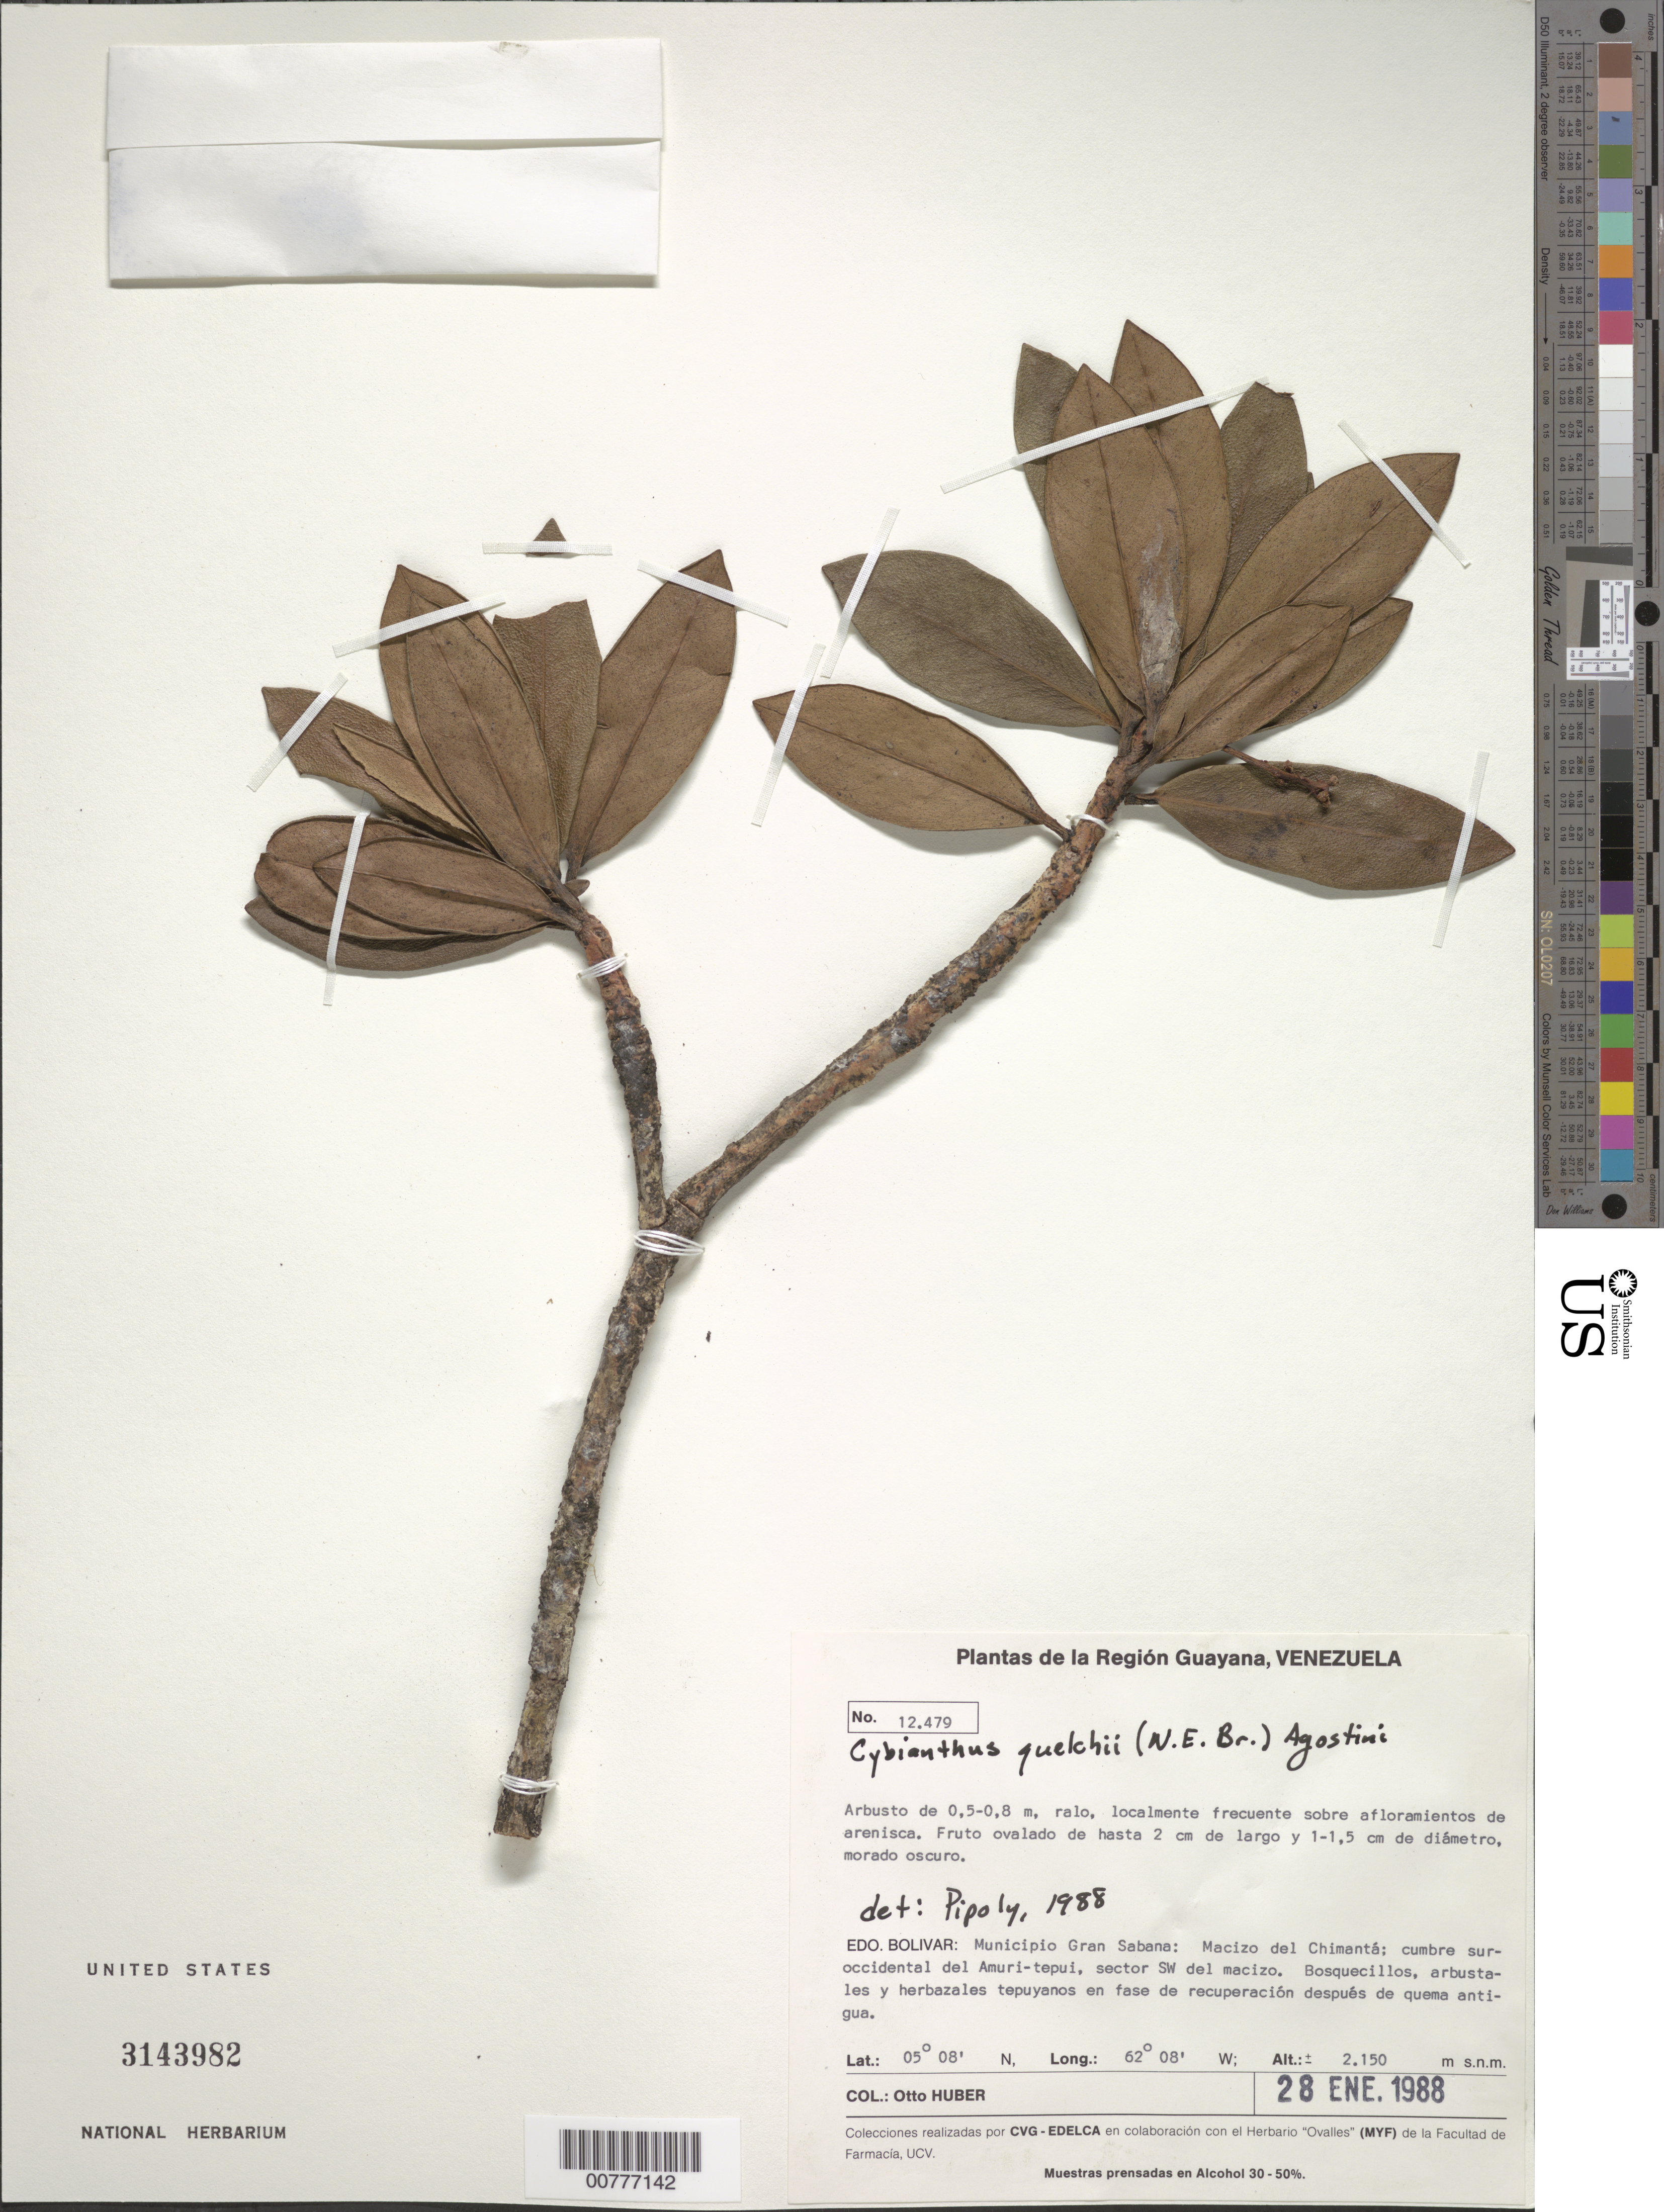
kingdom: Plantae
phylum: Tracheophyta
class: Magnoliopsida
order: Ericales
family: Primulaceae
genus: Cybianthus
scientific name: Cybianthus quelchii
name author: (N.E. Br.) G. Agostini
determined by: Pipoly, J. J., III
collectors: O. Huber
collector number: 12479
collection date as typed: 28-Jan-88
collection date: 1988-01-28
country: Venezuela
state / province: Bolívar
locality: Mun. Gran Sabana, Macizo del Chimantá; cumbre sur-occidental del Amuri-tepuí, sector SW del macizo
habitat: Bosquecillos, arbustales y herbazales tepuyanos; sobre sfloramientos de arenisca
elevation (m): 2150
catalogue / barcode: US 3143982